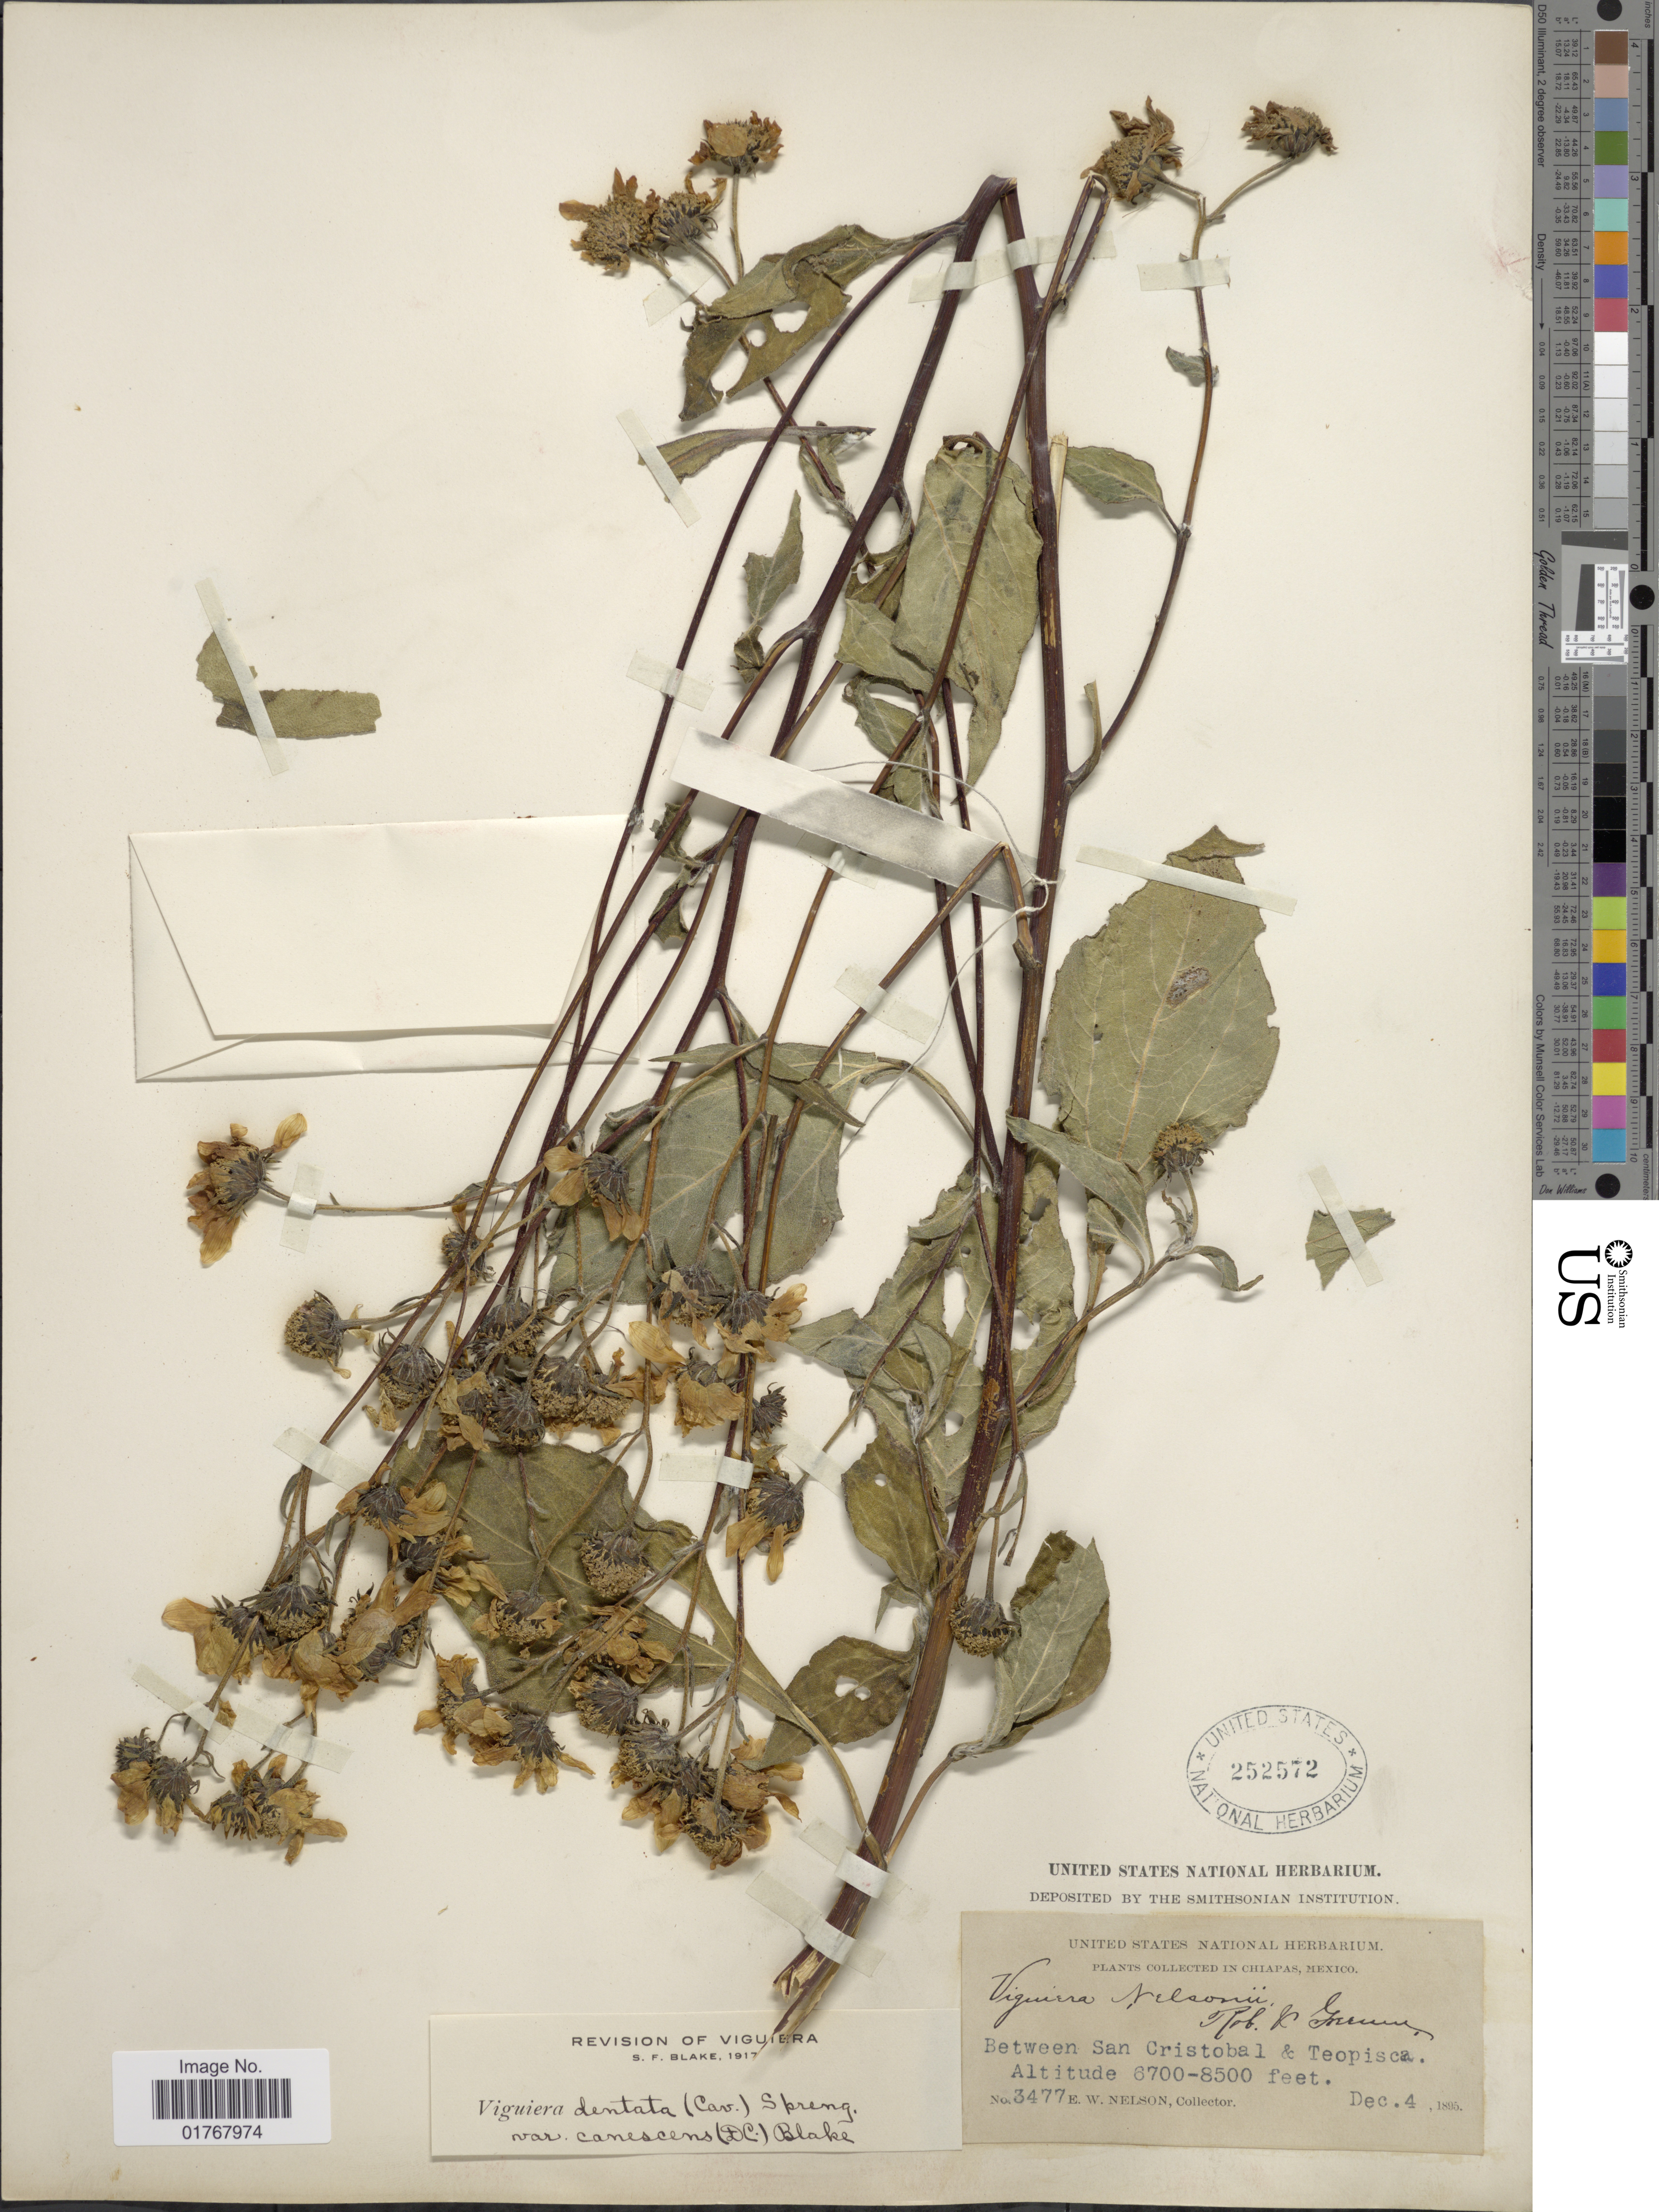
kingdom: Plantae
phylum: Tracheophyta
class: Magnoliopsida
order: Asterales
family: Asteraceae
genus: Viguiera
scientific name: Viguiera dentata var. canescens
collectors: E. W. Nelson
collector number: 3477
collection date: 1895-12-04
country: Mexico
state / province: Chiapas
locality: Between San Cristobal & Teopisca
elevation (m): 2042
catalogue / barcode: US 252572